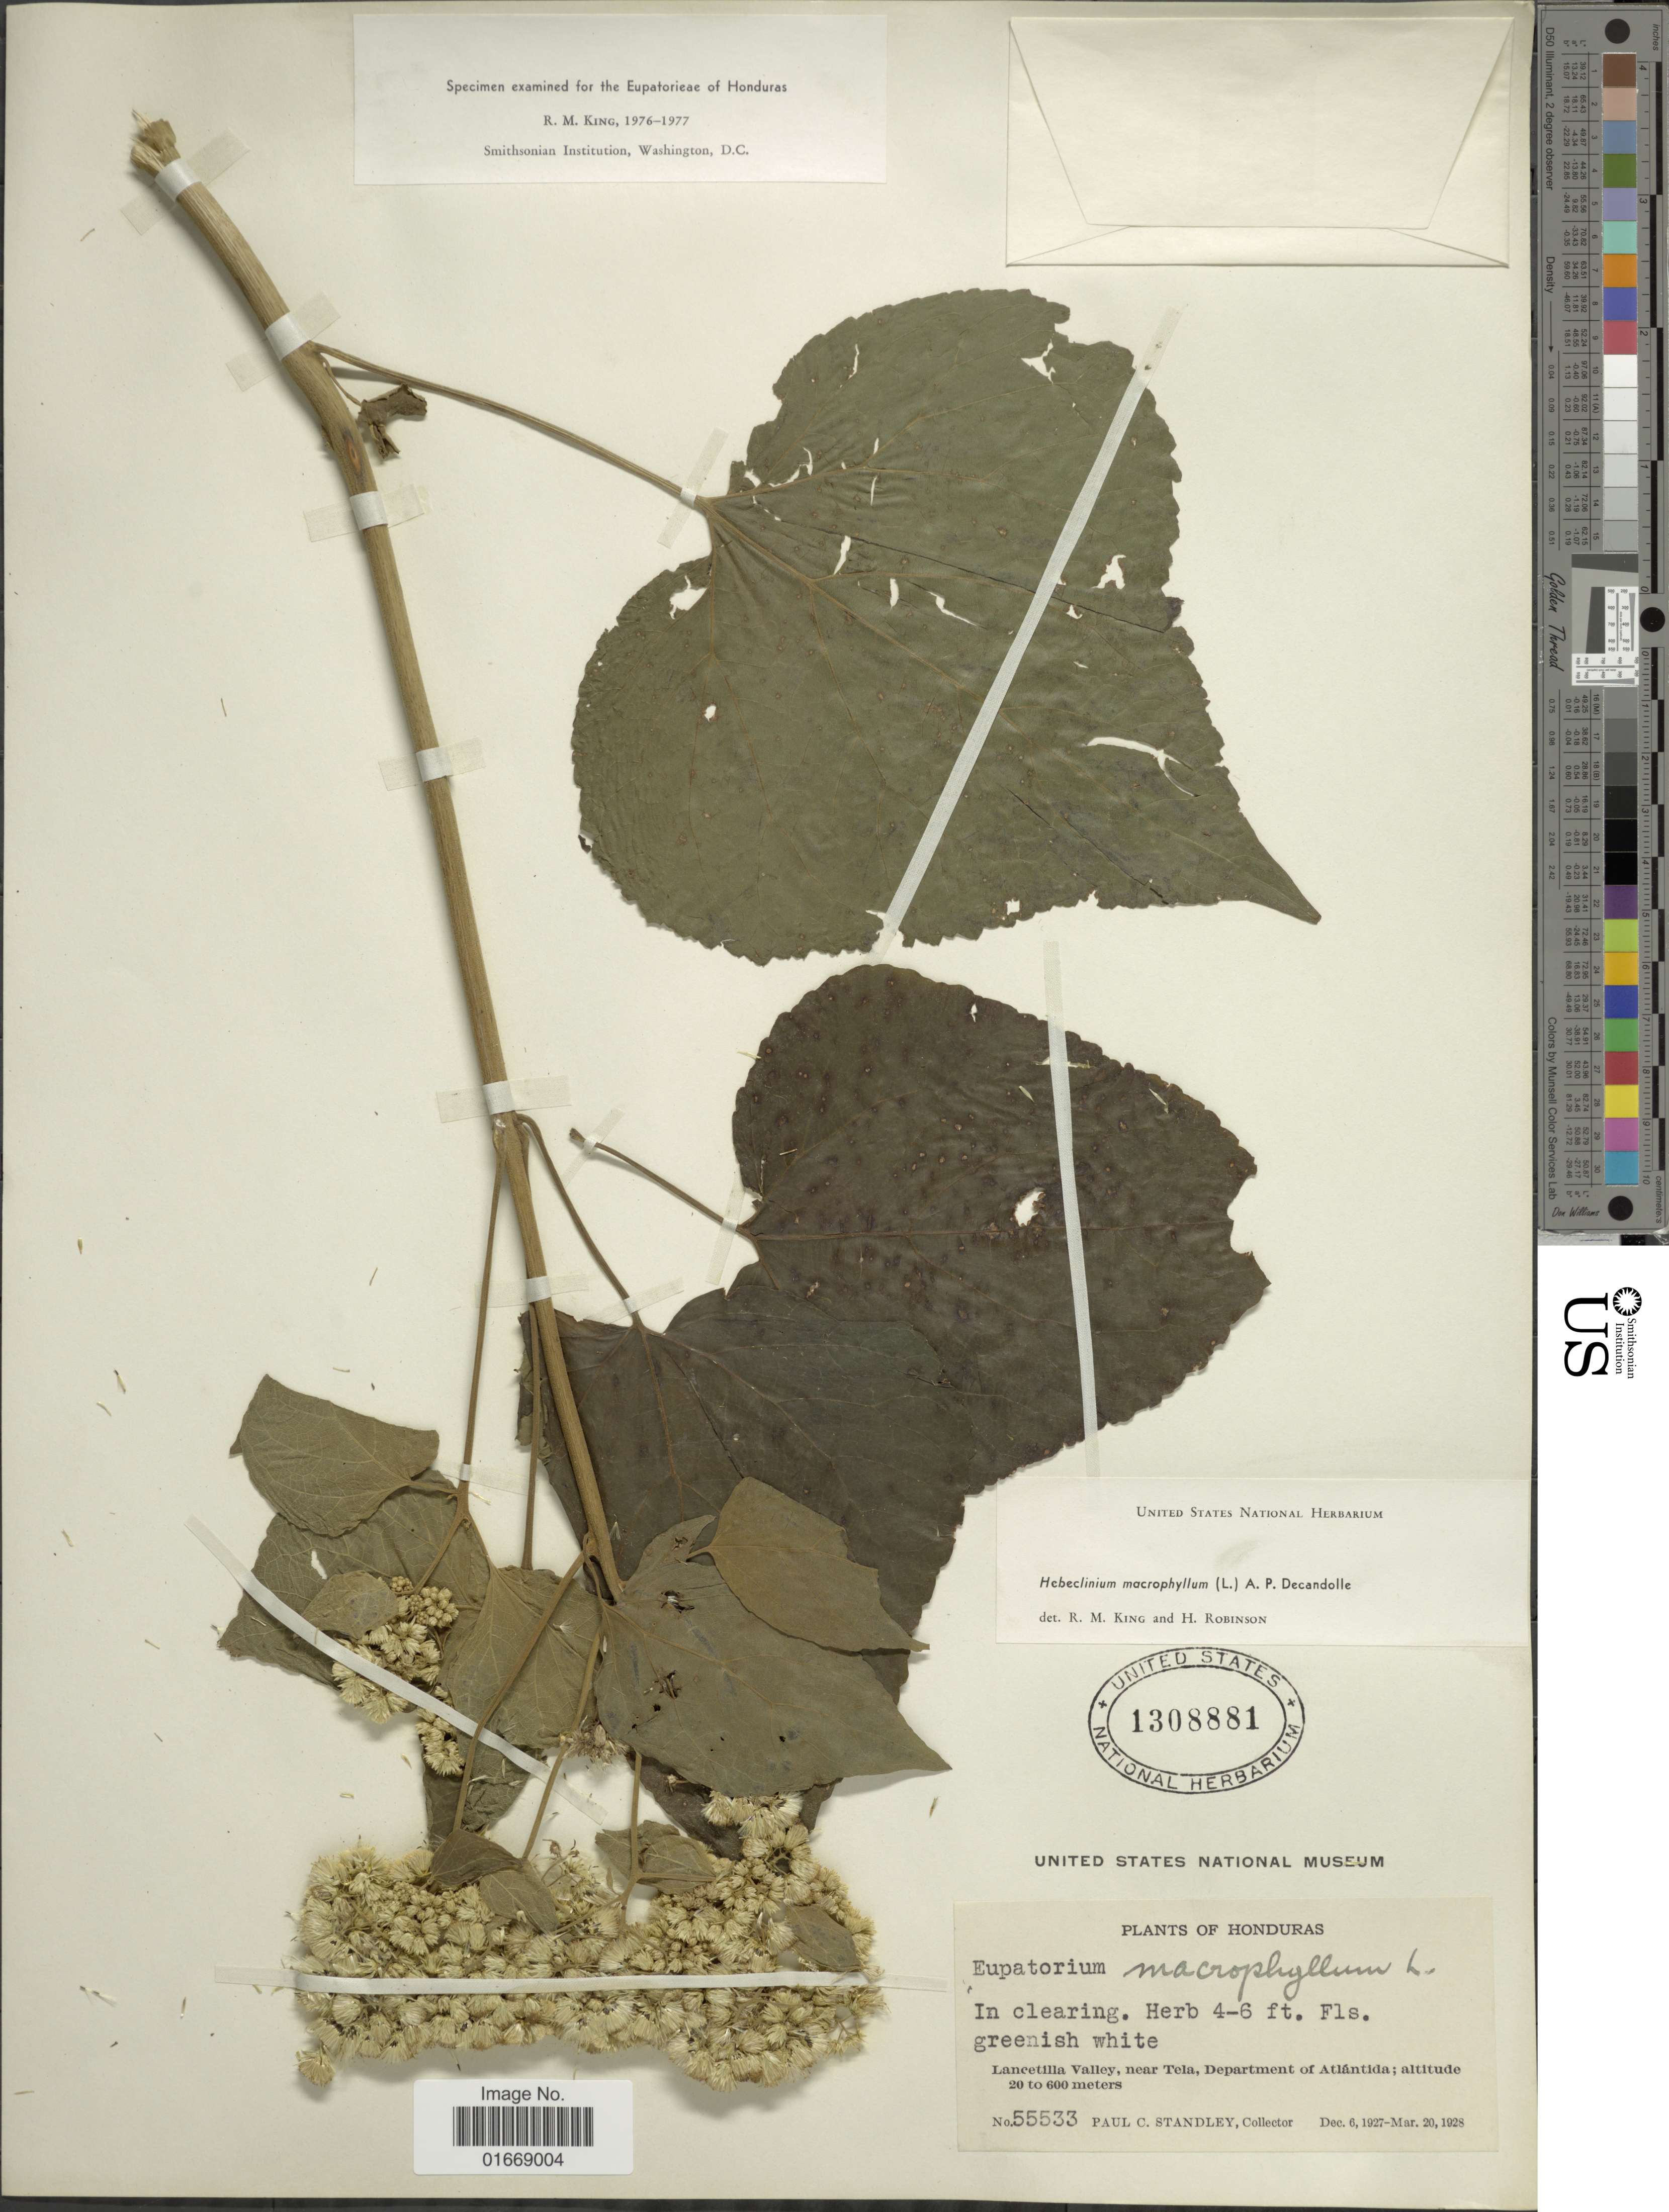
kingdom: Plantae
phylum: Tracheophyta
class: Magnoliopsida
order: Asterales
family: Asteraceae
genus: Hebeclinium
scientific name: Hebeclinium macrophyllum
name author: (L.) DC.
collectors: P. C. Standley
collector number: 55533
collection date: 1927-12-06/1928-03-20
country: Honduras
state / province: Atlántida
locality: Lancetilla Valley, near Tela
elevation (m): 20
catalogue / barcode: US 1308881